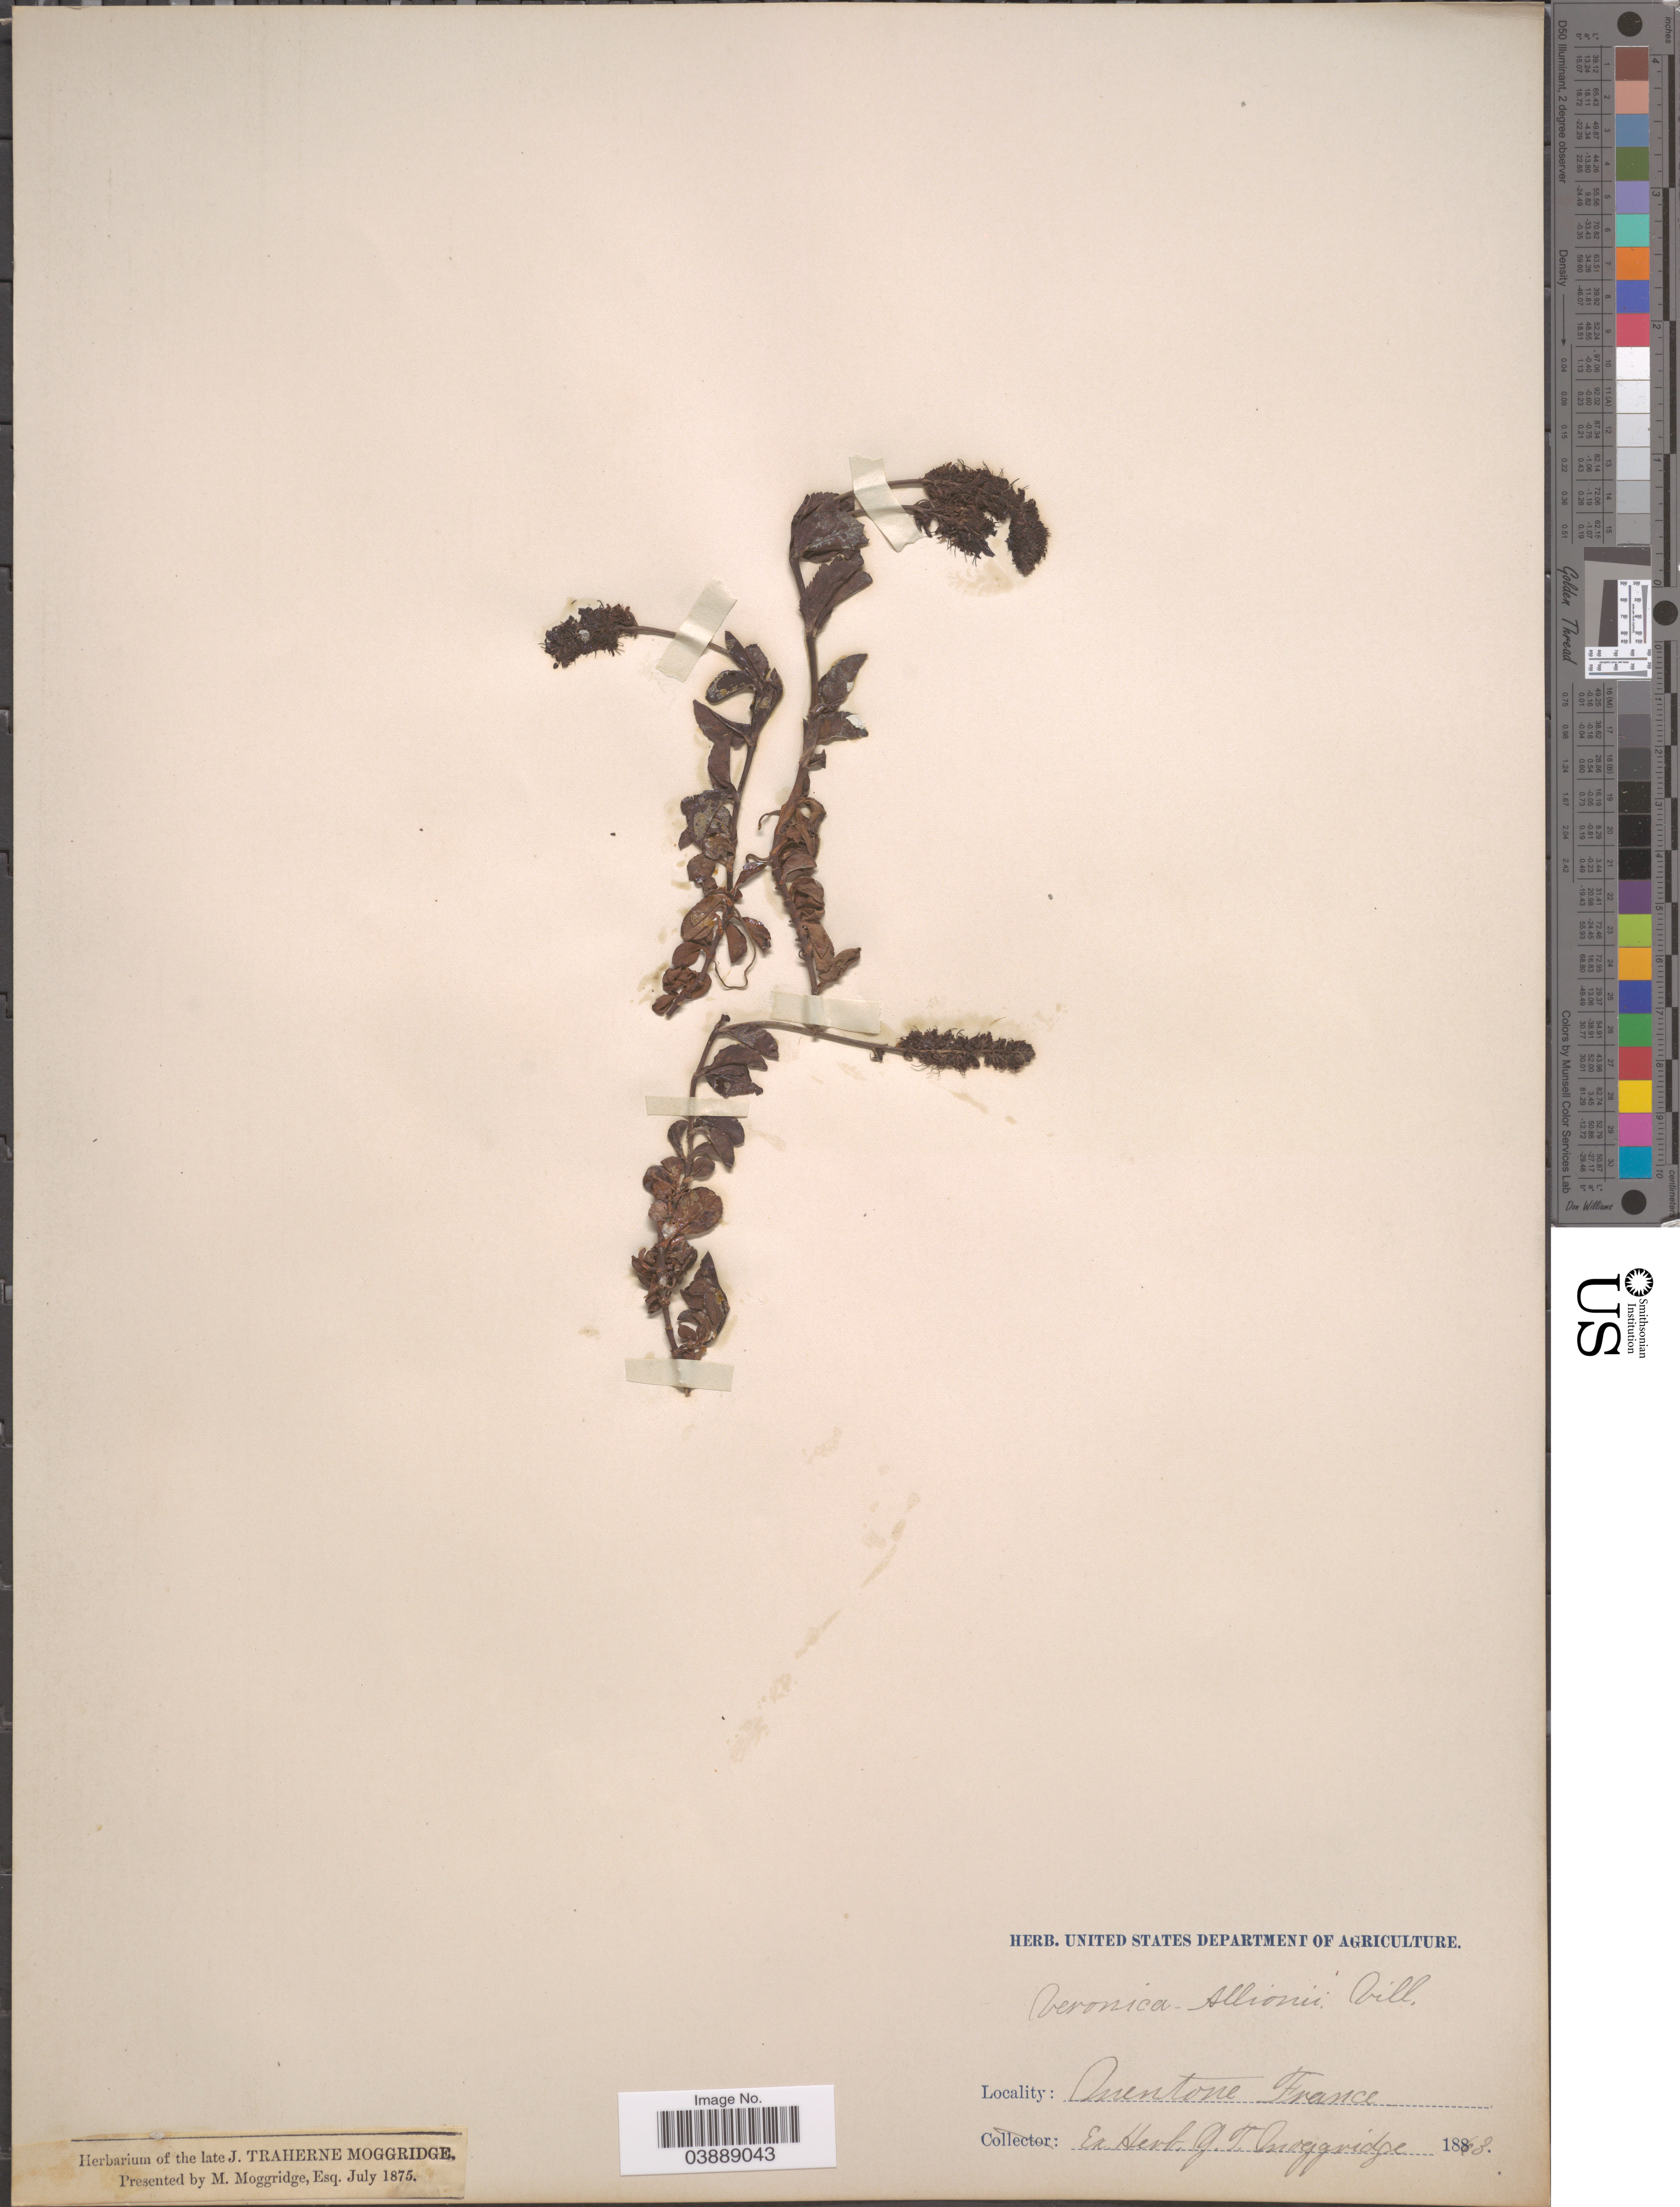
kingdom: Plantae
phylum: Tracheophyta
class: Magnoliopsida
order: Lamiales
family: Plantaginaceae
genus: Veronica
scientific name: Veronica allionii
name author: Vill.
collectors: ex herb. J.T. Moggridge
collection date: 1863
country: France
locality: Mentone.